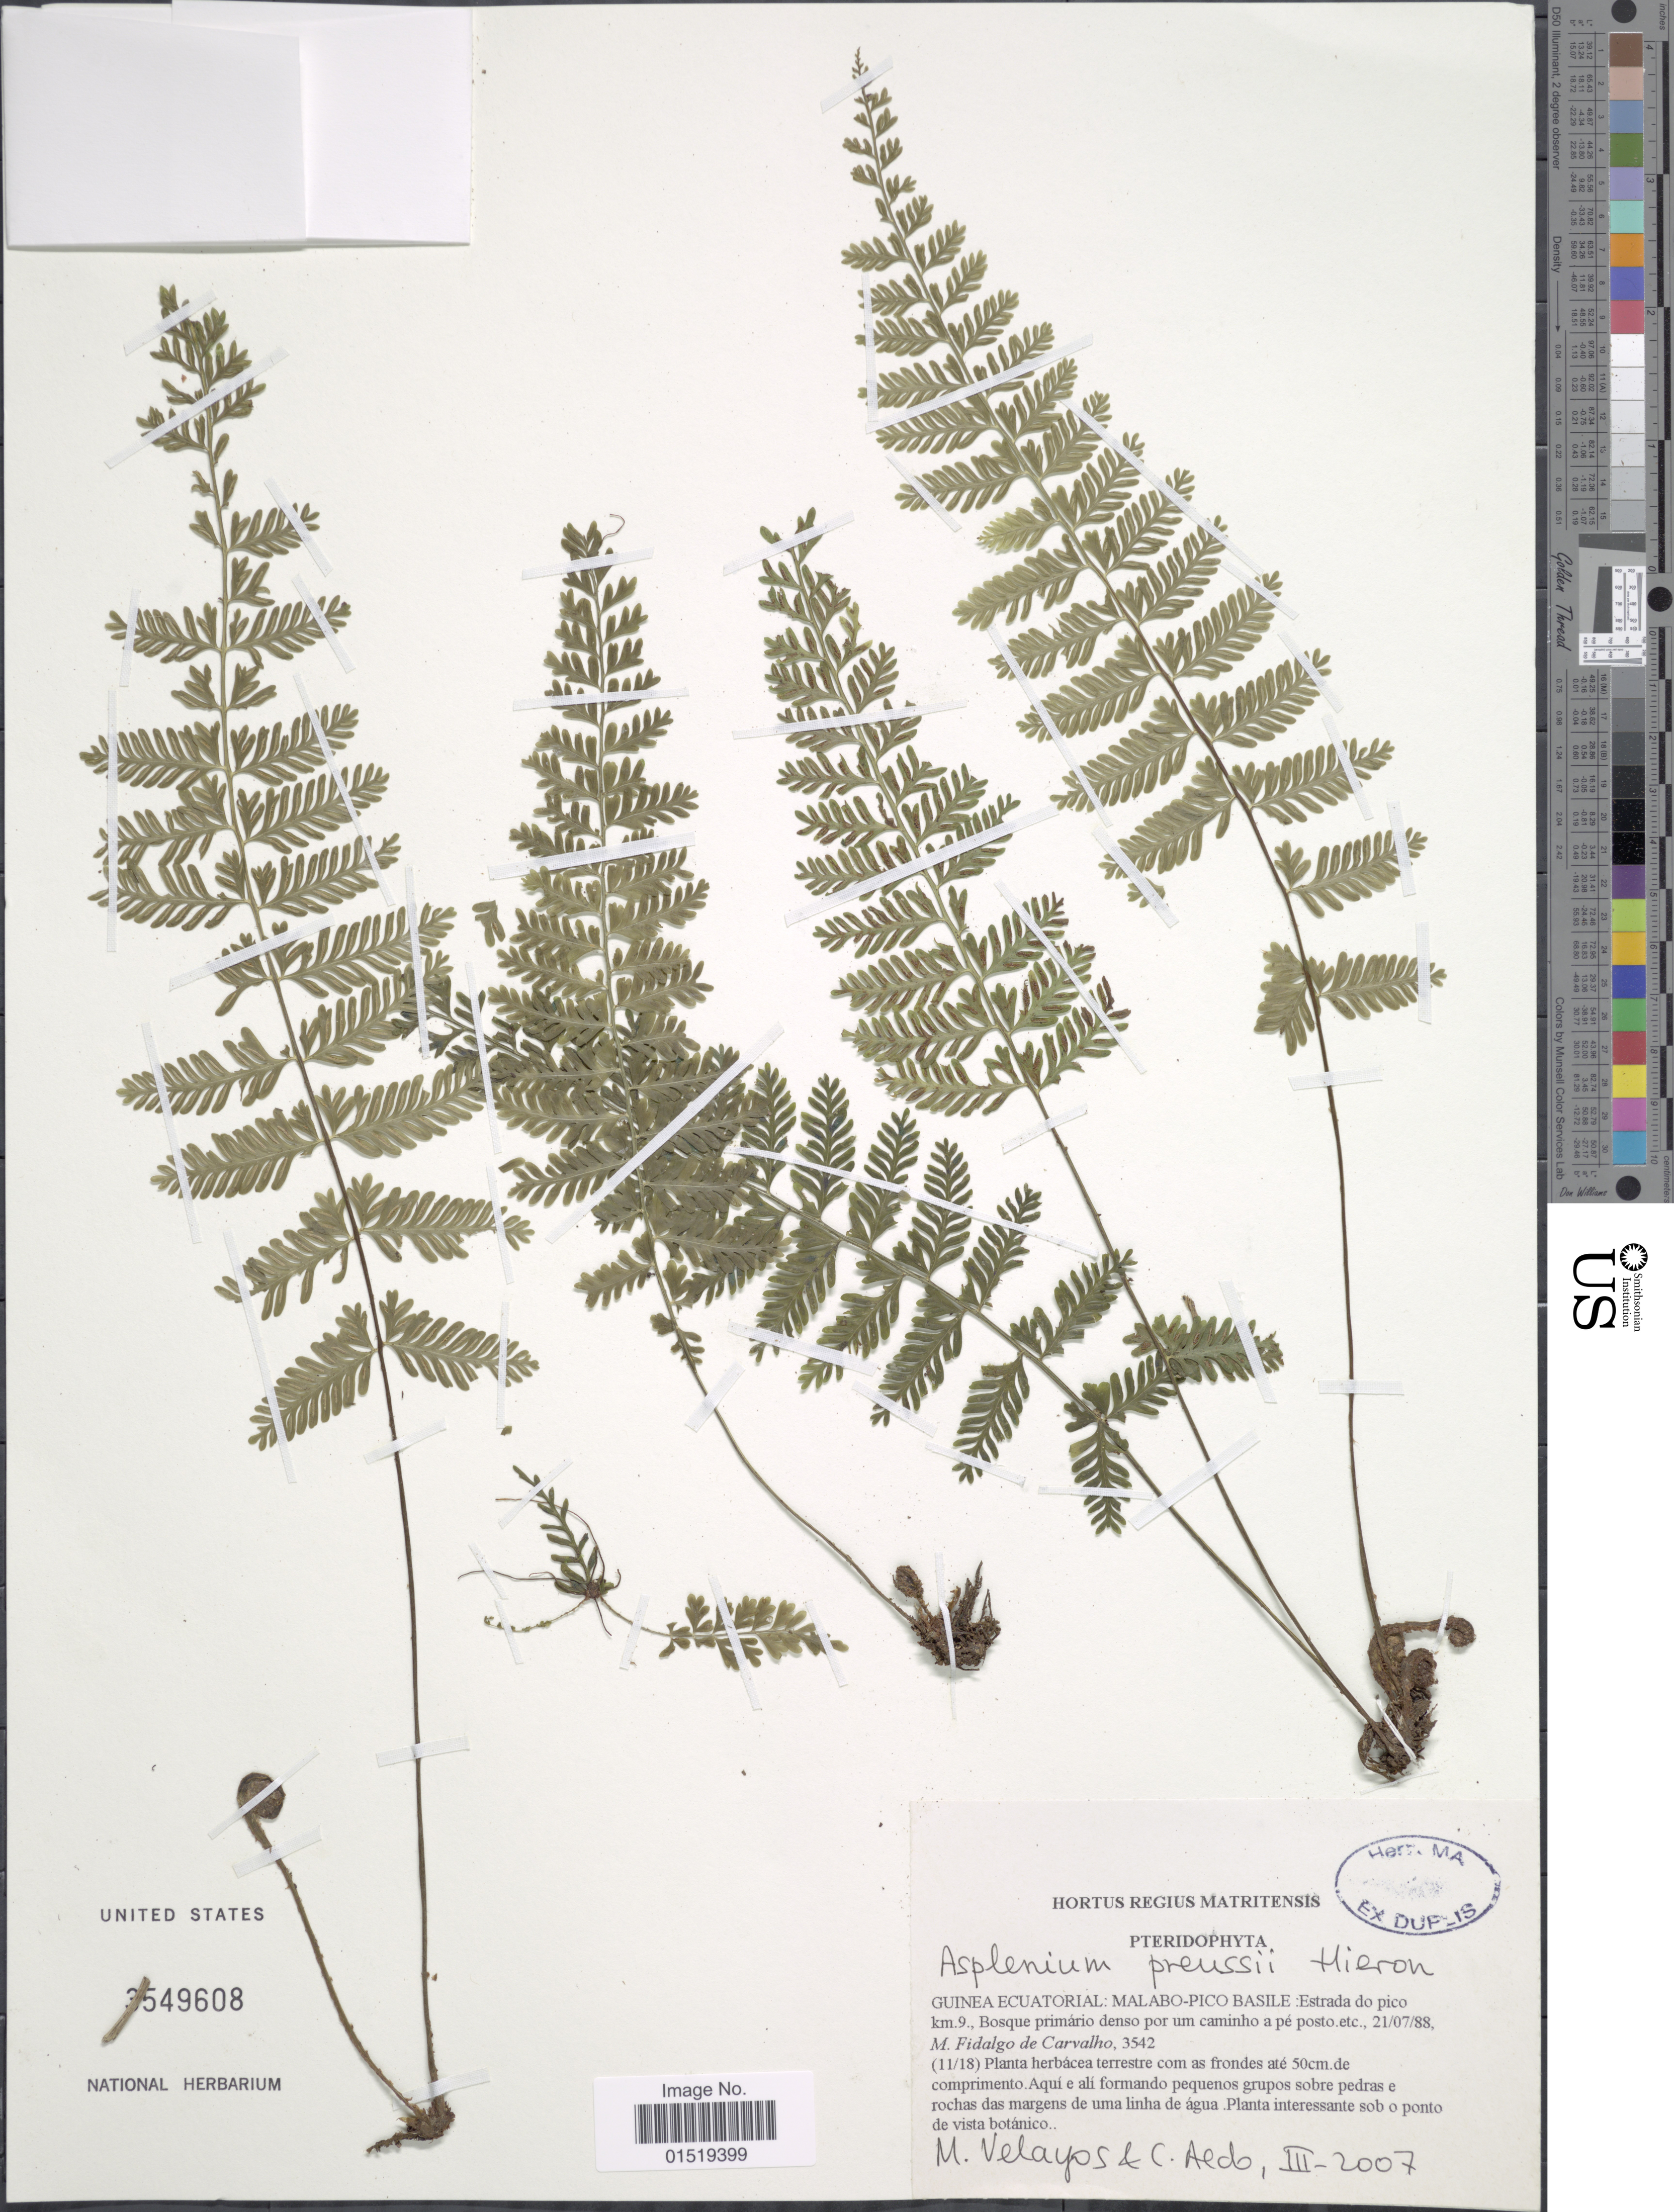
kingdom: Plantae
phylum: Tracheophyta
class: Polypodiopsida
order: Polypodiales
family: Aspleniaceae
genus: Asplenium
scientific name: Asplenium preussii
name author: Hieron.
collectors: M. Fidalgo de Carvalho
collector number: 3542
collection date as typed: Transcribed d/m/y: 21/7/88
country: Equatorial Guinea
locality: Malabo-Pico Basile: Estrada do pico km.9.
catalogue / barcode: US 3549608